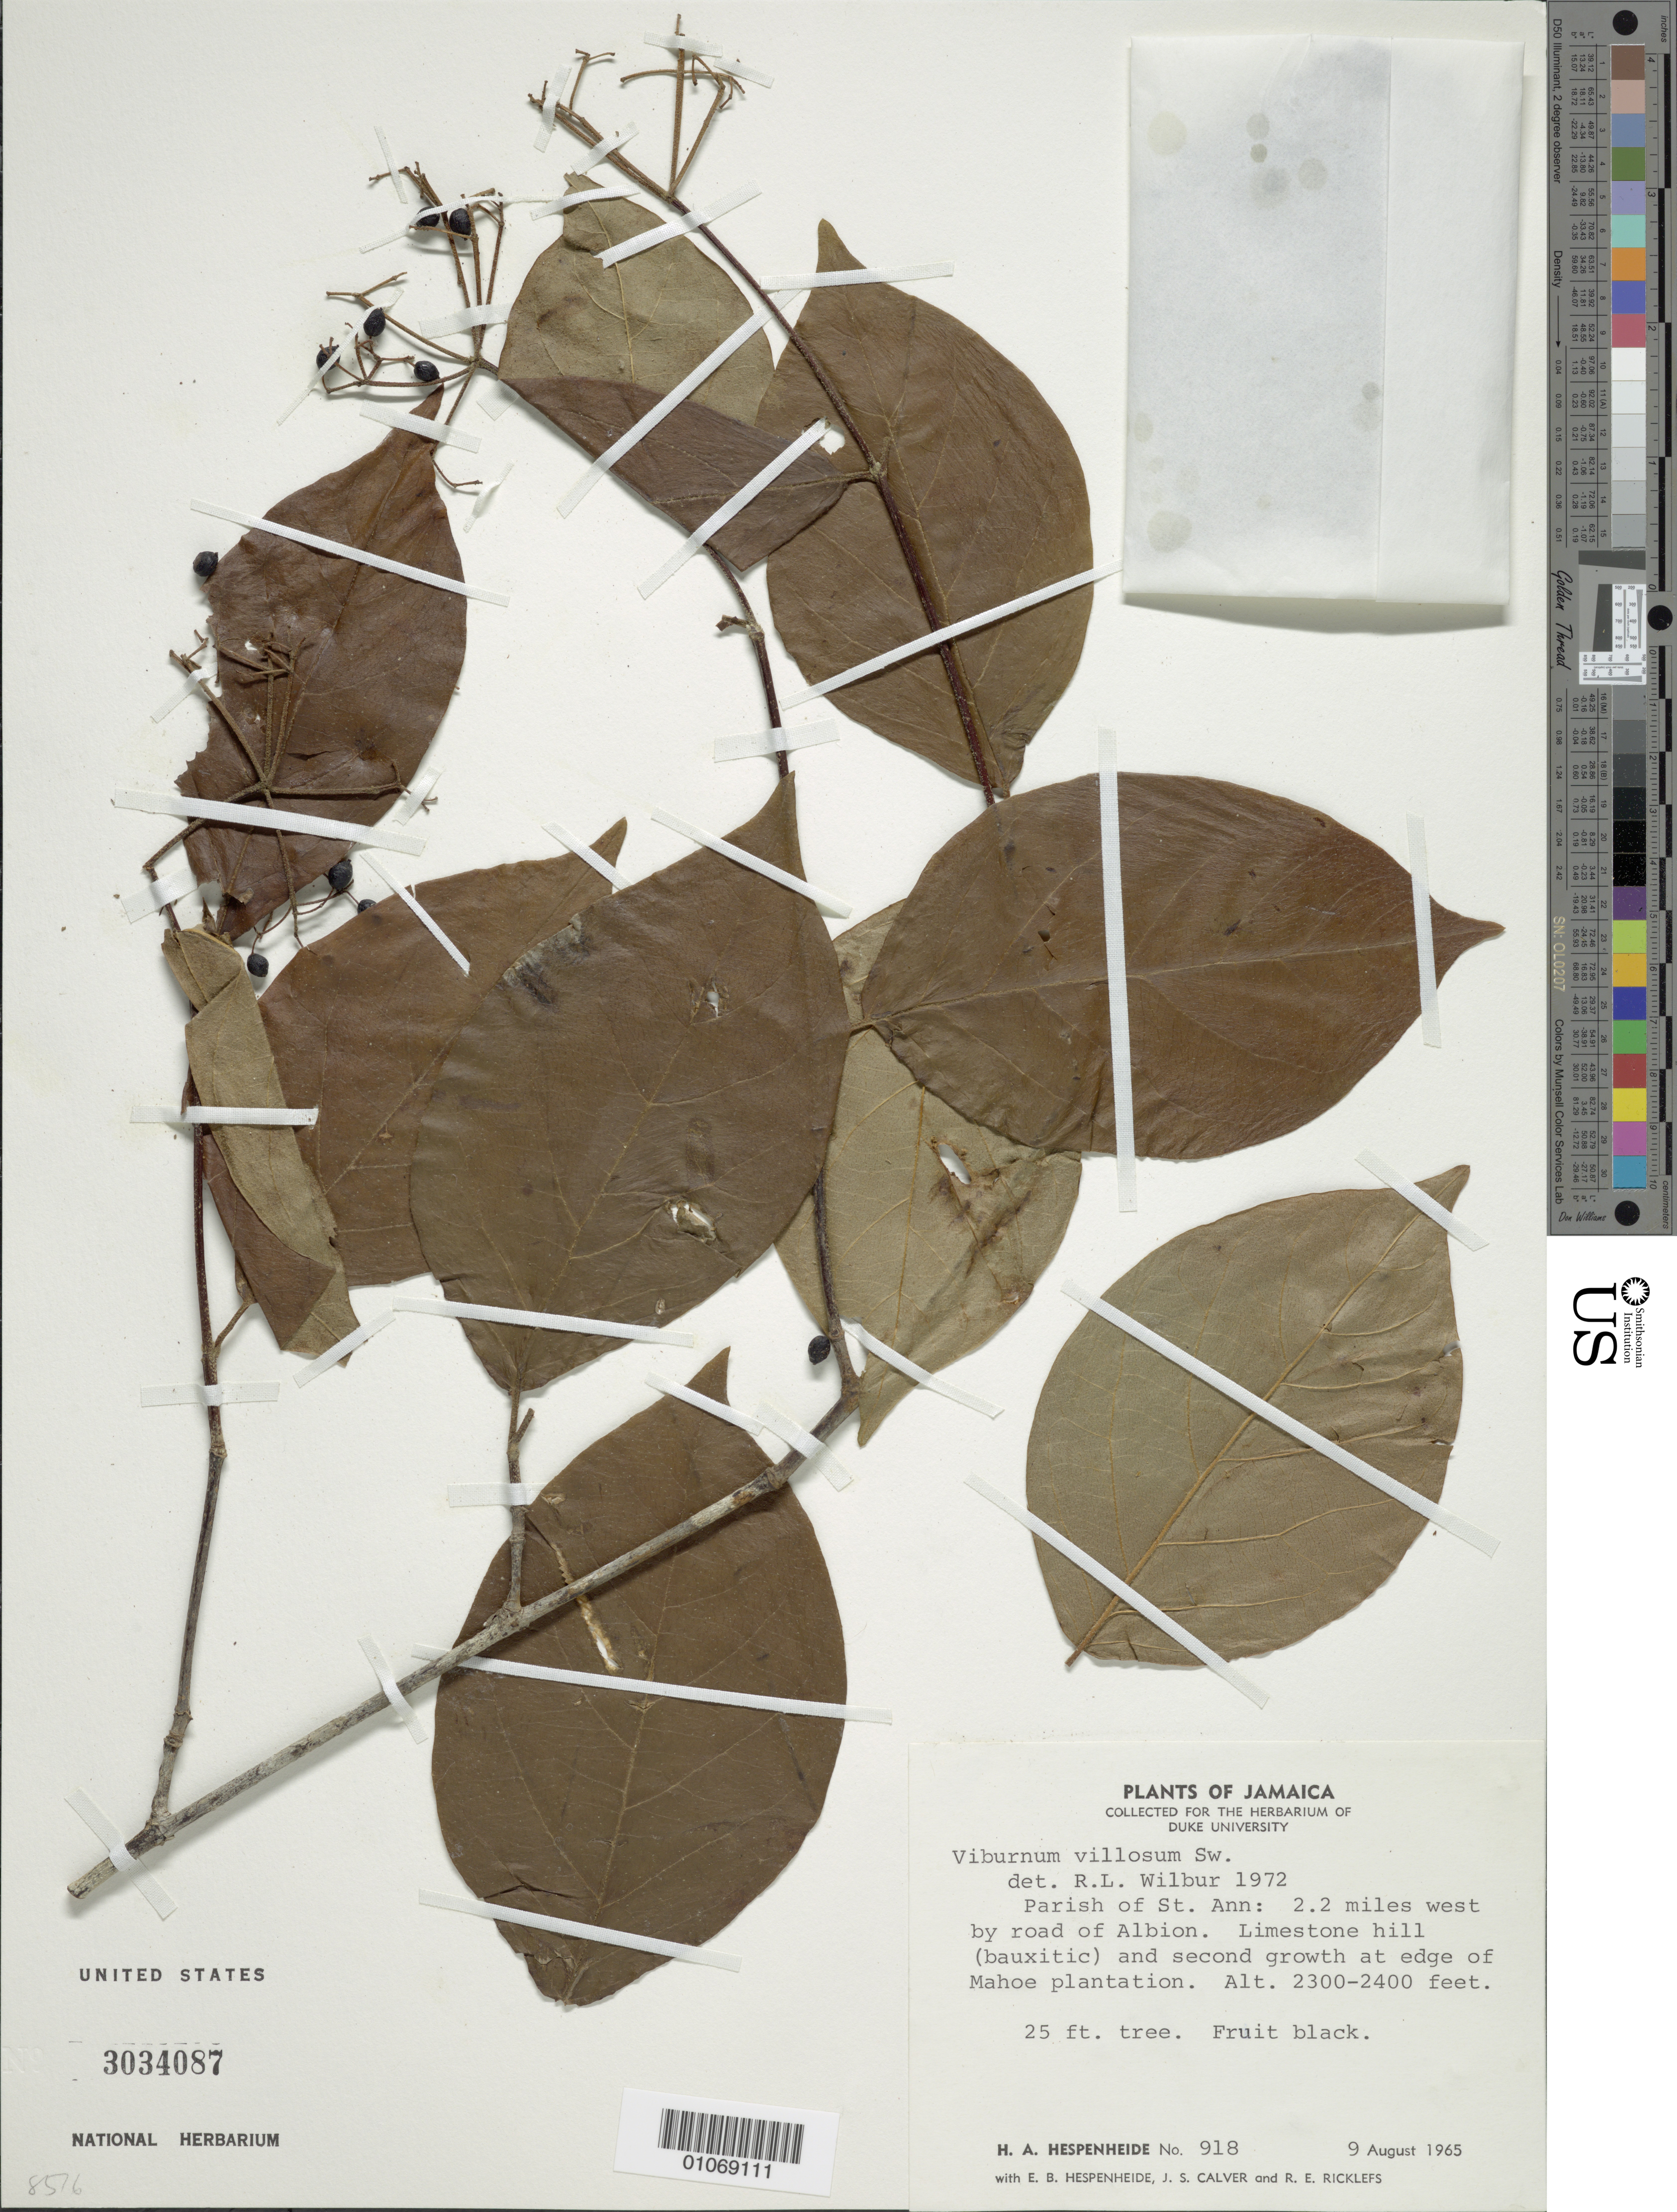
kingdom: Plantae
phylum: Tracheophyta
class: Magnoliopsida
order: Dipsacales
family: Viburnaceae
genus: Viburnum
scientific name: Viburnum villosum var. glabrescens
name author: Griseb.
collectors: H. A. Hespenheide, E. Hespenheide, J. Calver & R. Ricklefs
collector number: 918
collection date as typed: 09 Aug 1965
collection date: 1965-08-09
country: Jamaica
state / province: Saint Ann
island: Jamaica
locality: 2.2 miles west by road of Albion. Limestone hill (bauxitic) and second growth at edge of Mahoe plantation.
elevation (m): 701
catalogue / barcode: US 3034087